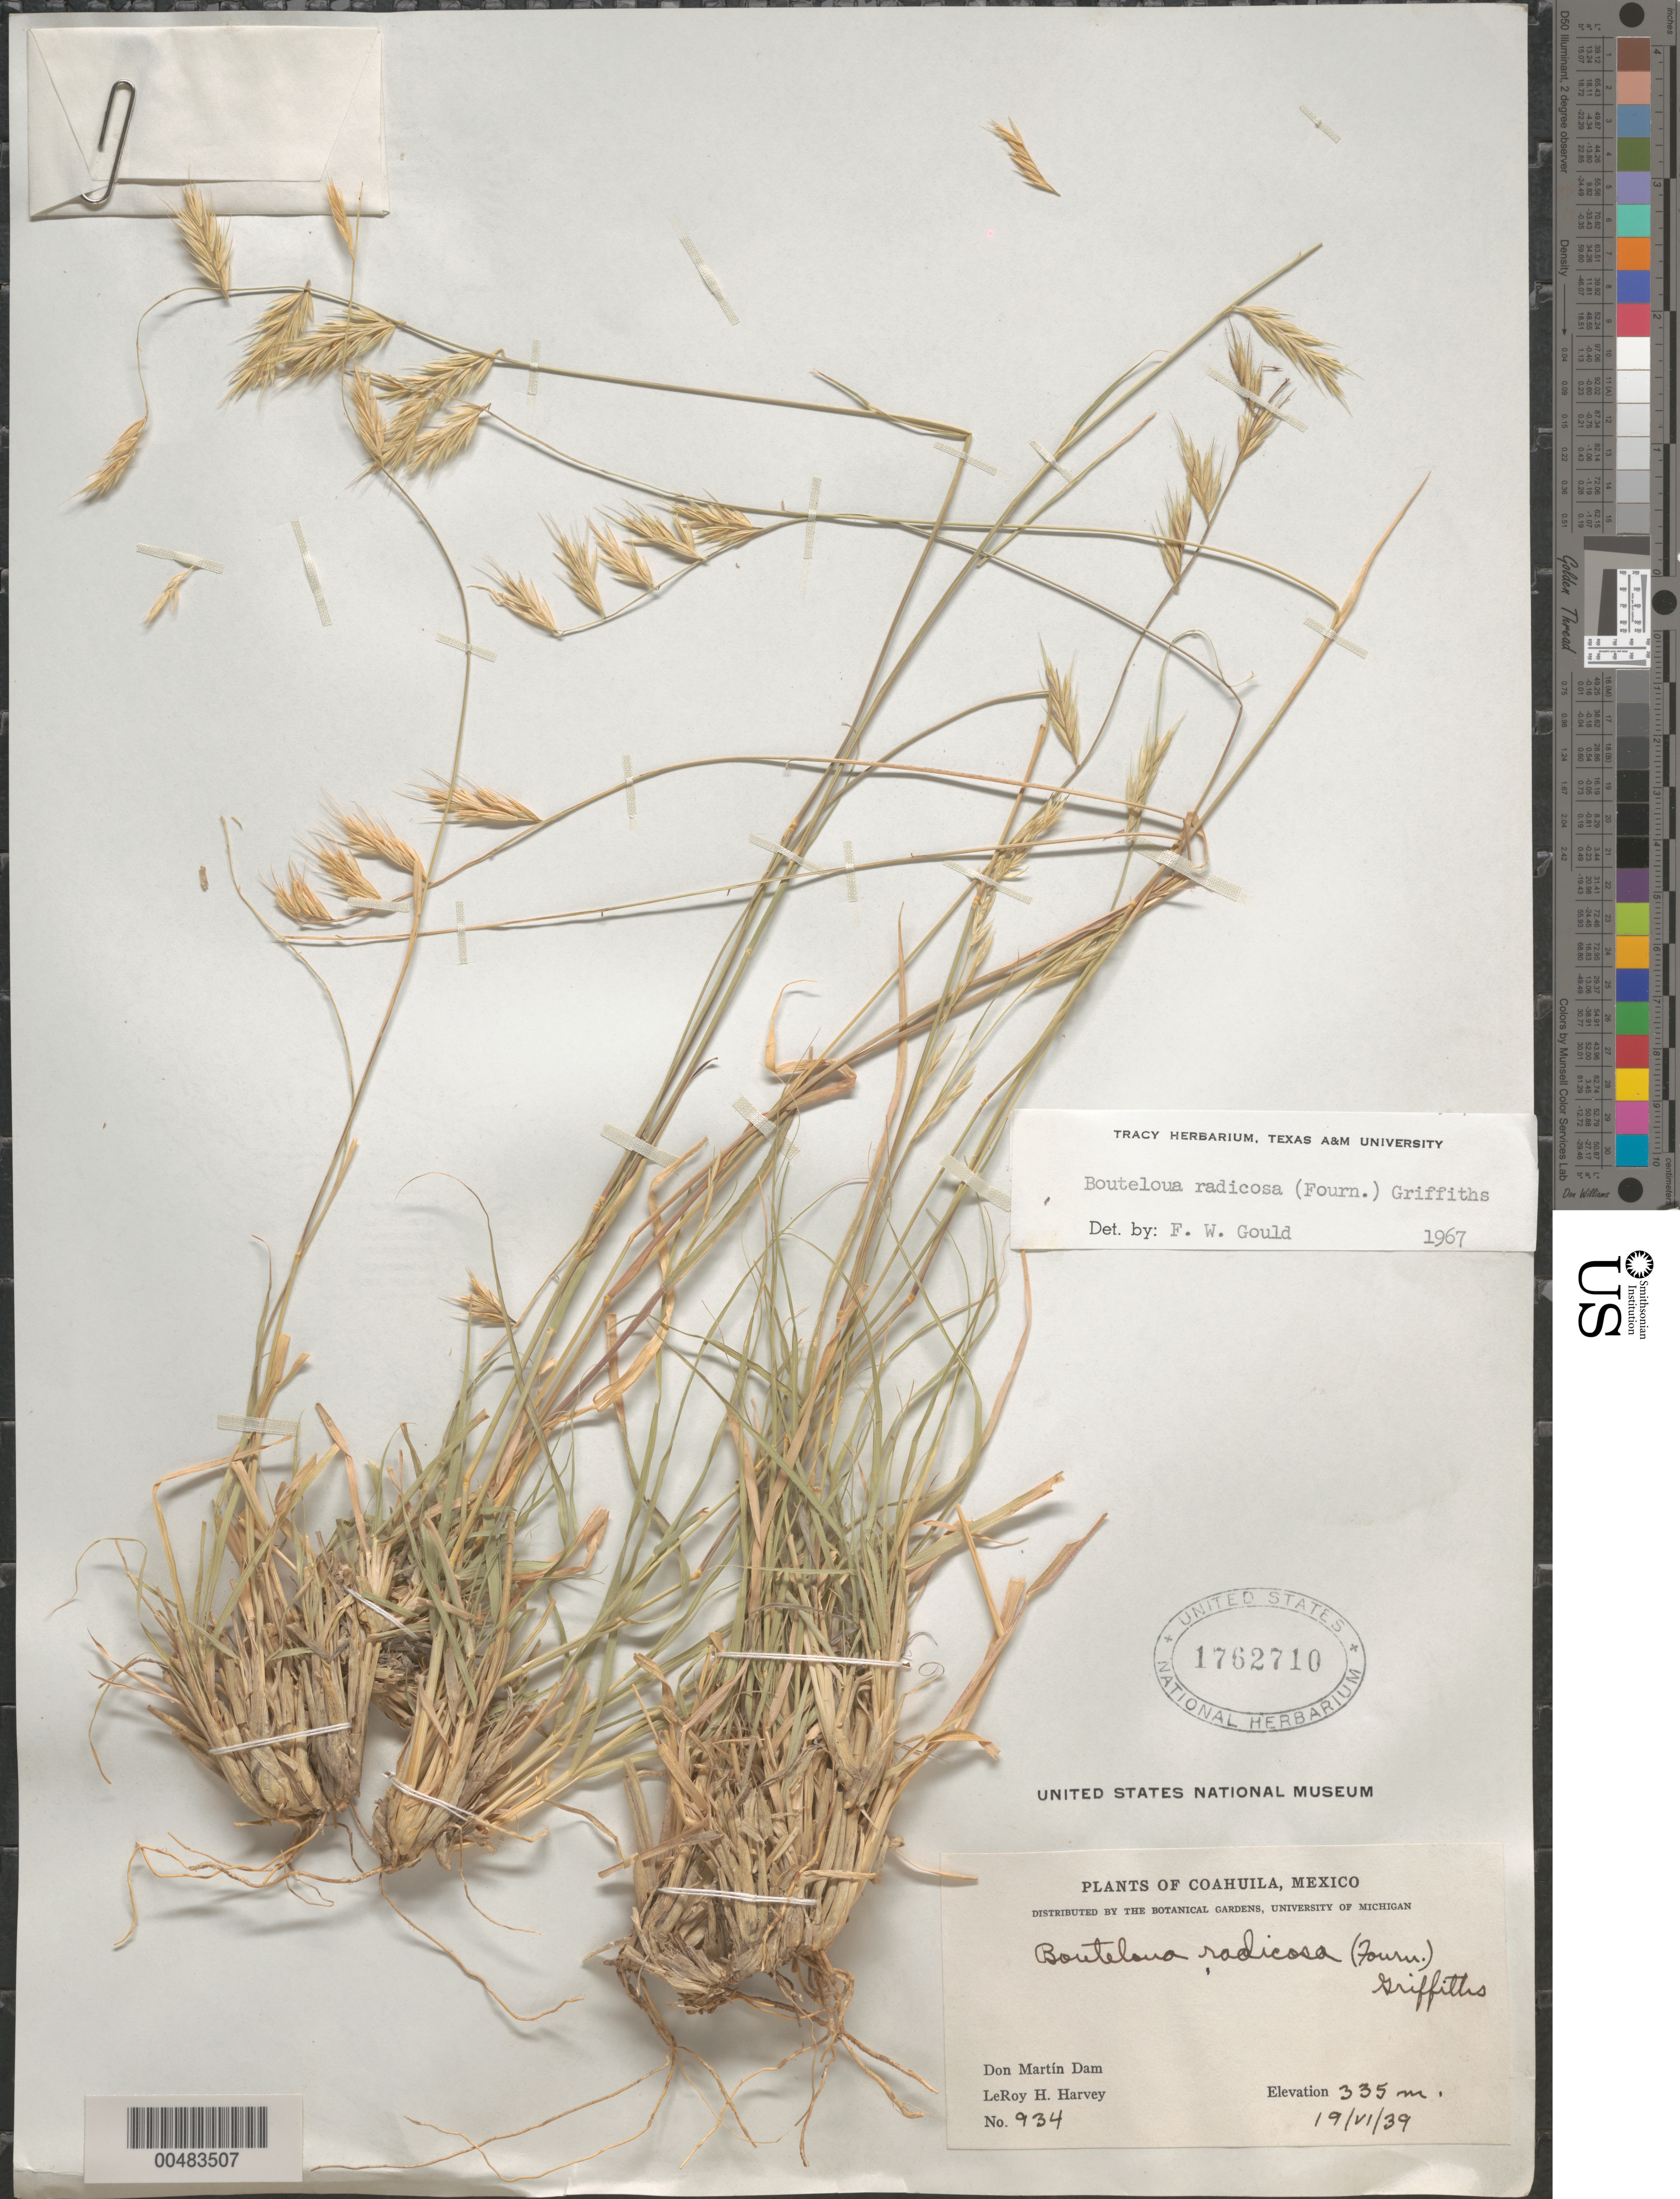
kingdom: Plantae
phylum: Tracheophyta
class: Liliopsida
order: Poales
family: Poaceae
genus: Bouteloua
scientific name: Bouteloua radicosa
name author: (E. Fourn.) Griffiths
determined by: Gould, F. W.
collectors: L. H. Harvey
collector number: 934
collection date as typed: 19 Jun 1939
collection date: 1939-06-19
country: Mexico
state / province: Coahuila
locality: Don Martín Dam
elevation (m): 335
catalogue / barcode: US 1762710